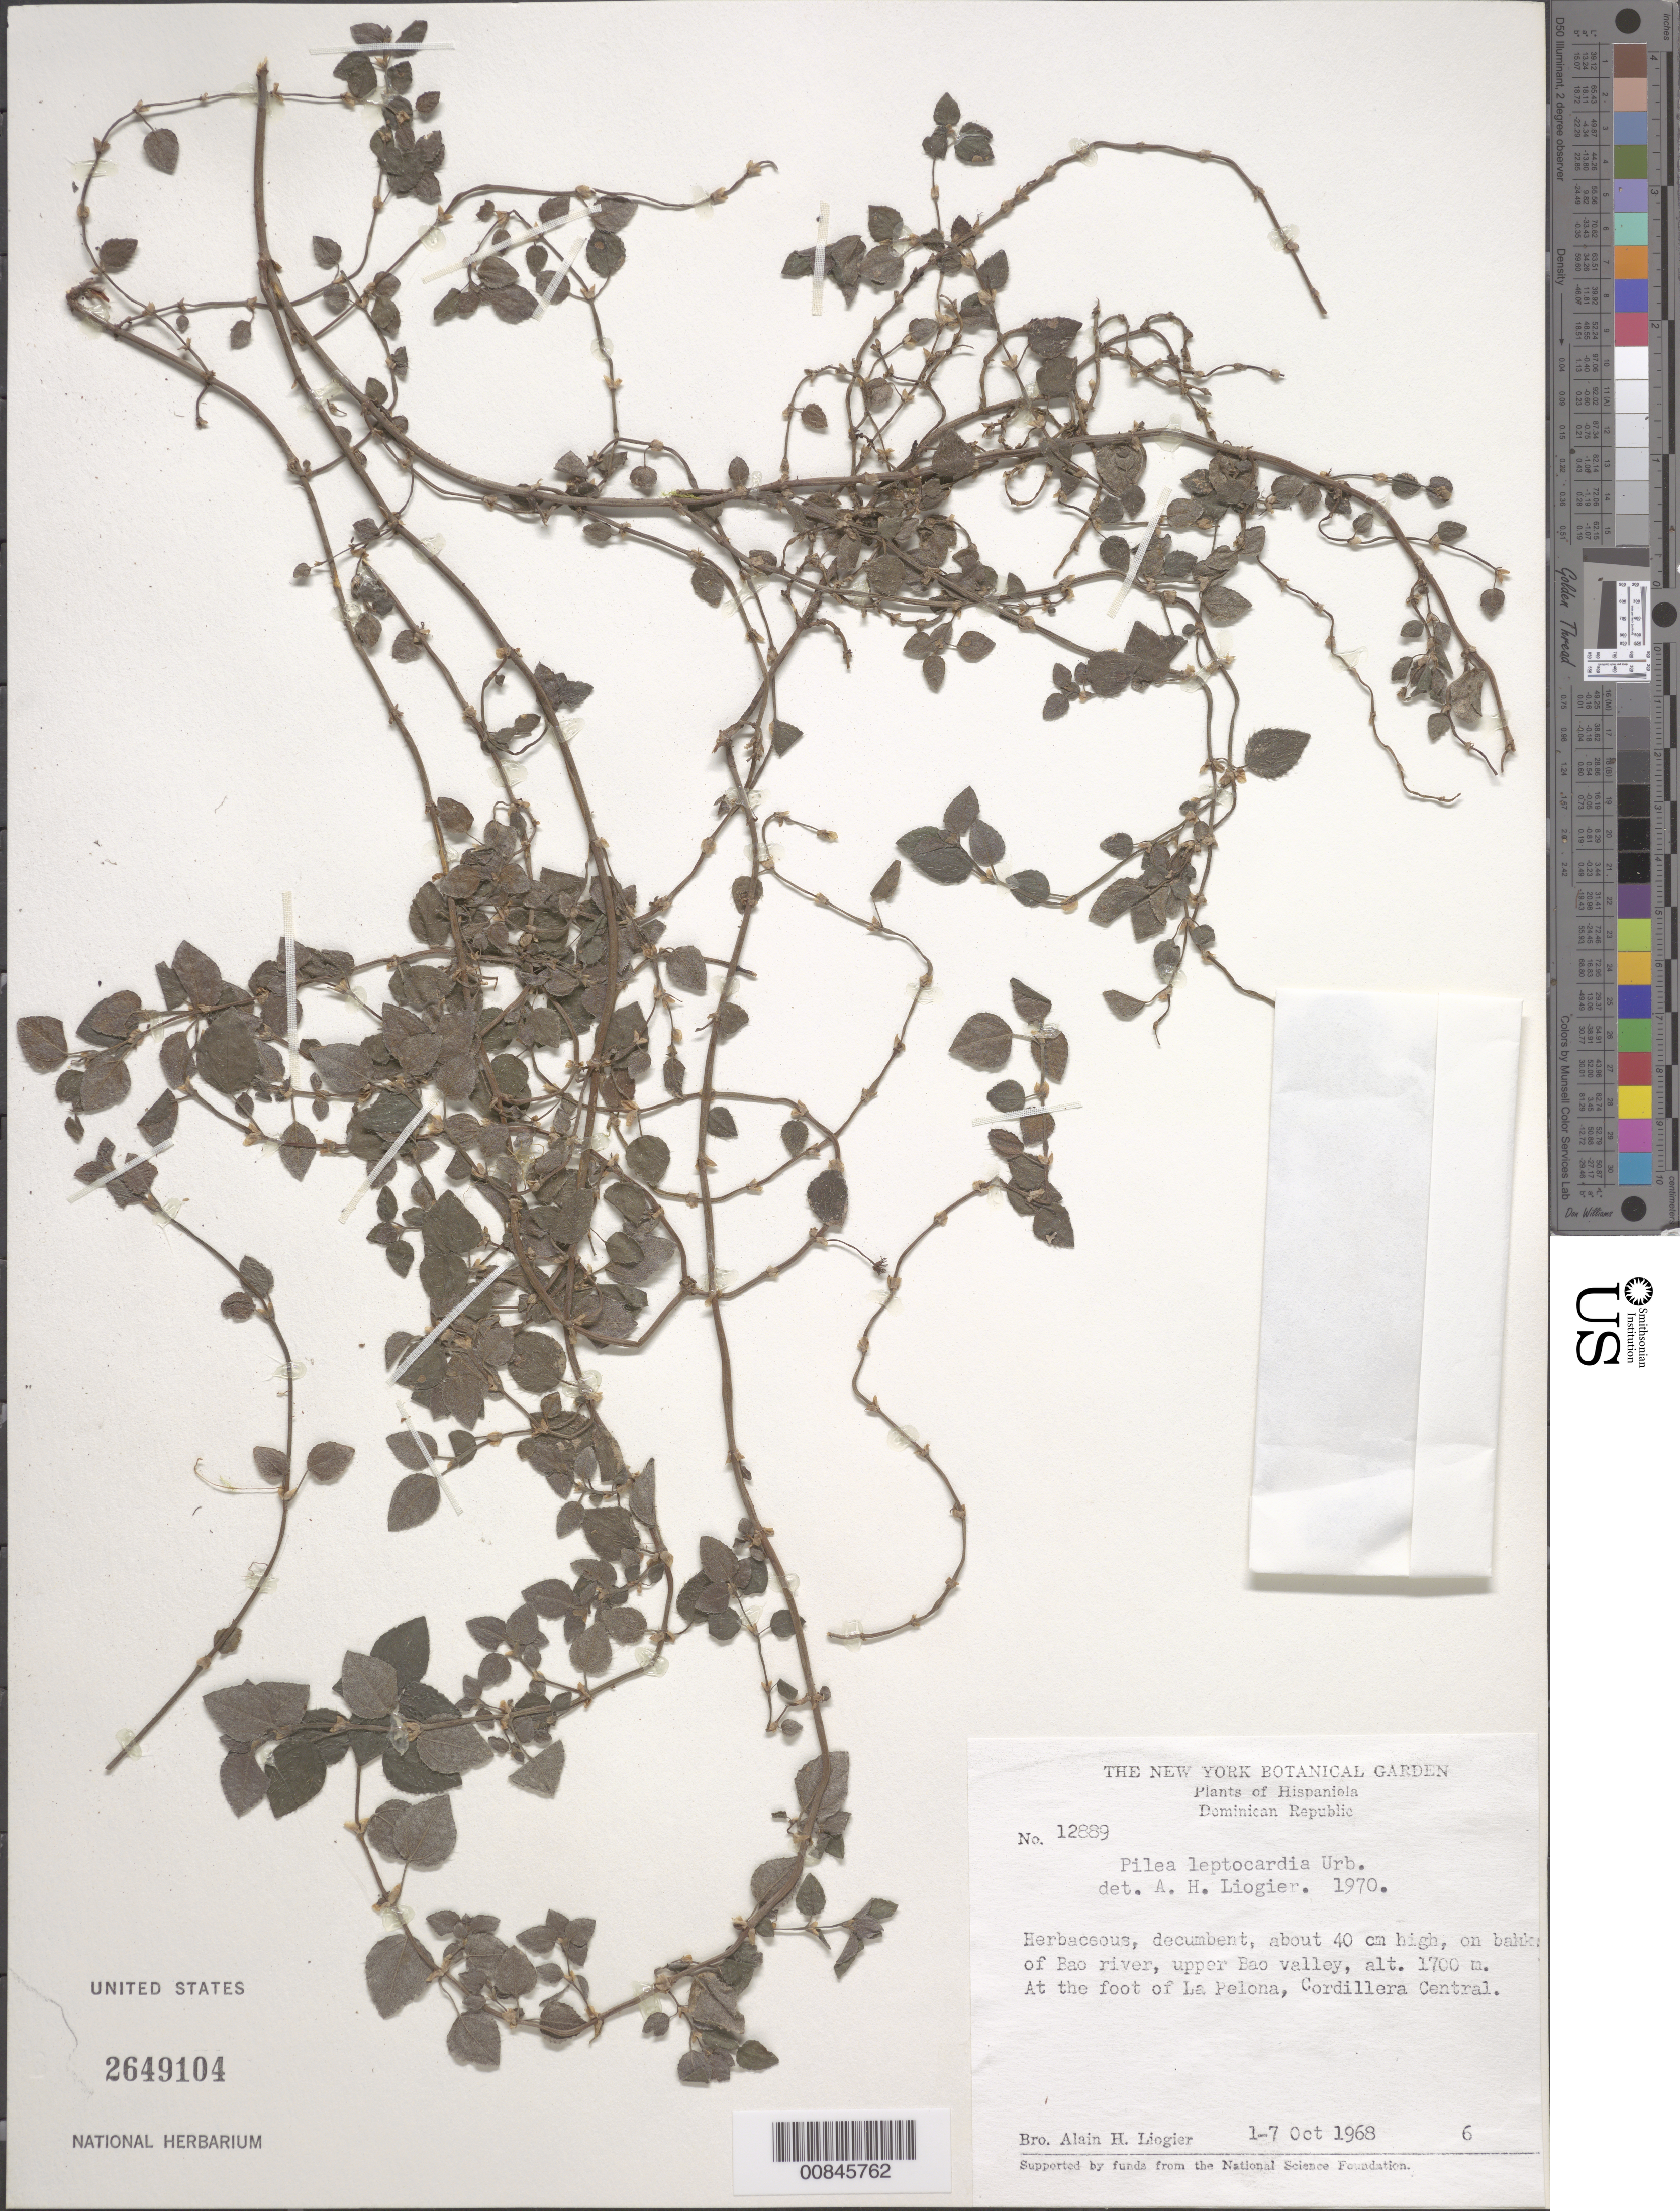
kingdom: Plantae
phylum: Tracheophyta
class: Magnoliopsida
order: Rosales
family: Urticaceae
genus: Pilea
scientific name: Pilea leptocardia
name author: Urb.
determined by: Liogier, Alain H.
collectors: A. H. Liogier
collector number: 12889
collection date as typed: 01 Oct 1968 to 07 Oct 1968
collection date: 1968-10-01/1968-10-07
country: Dominican Republic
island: Hispaniola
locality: Banks of Bao River, upper Bao Valley. At the foot of La Pelona, Cordillera Central.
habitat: On banks of river.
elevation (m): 1700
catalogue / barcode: US 2649104